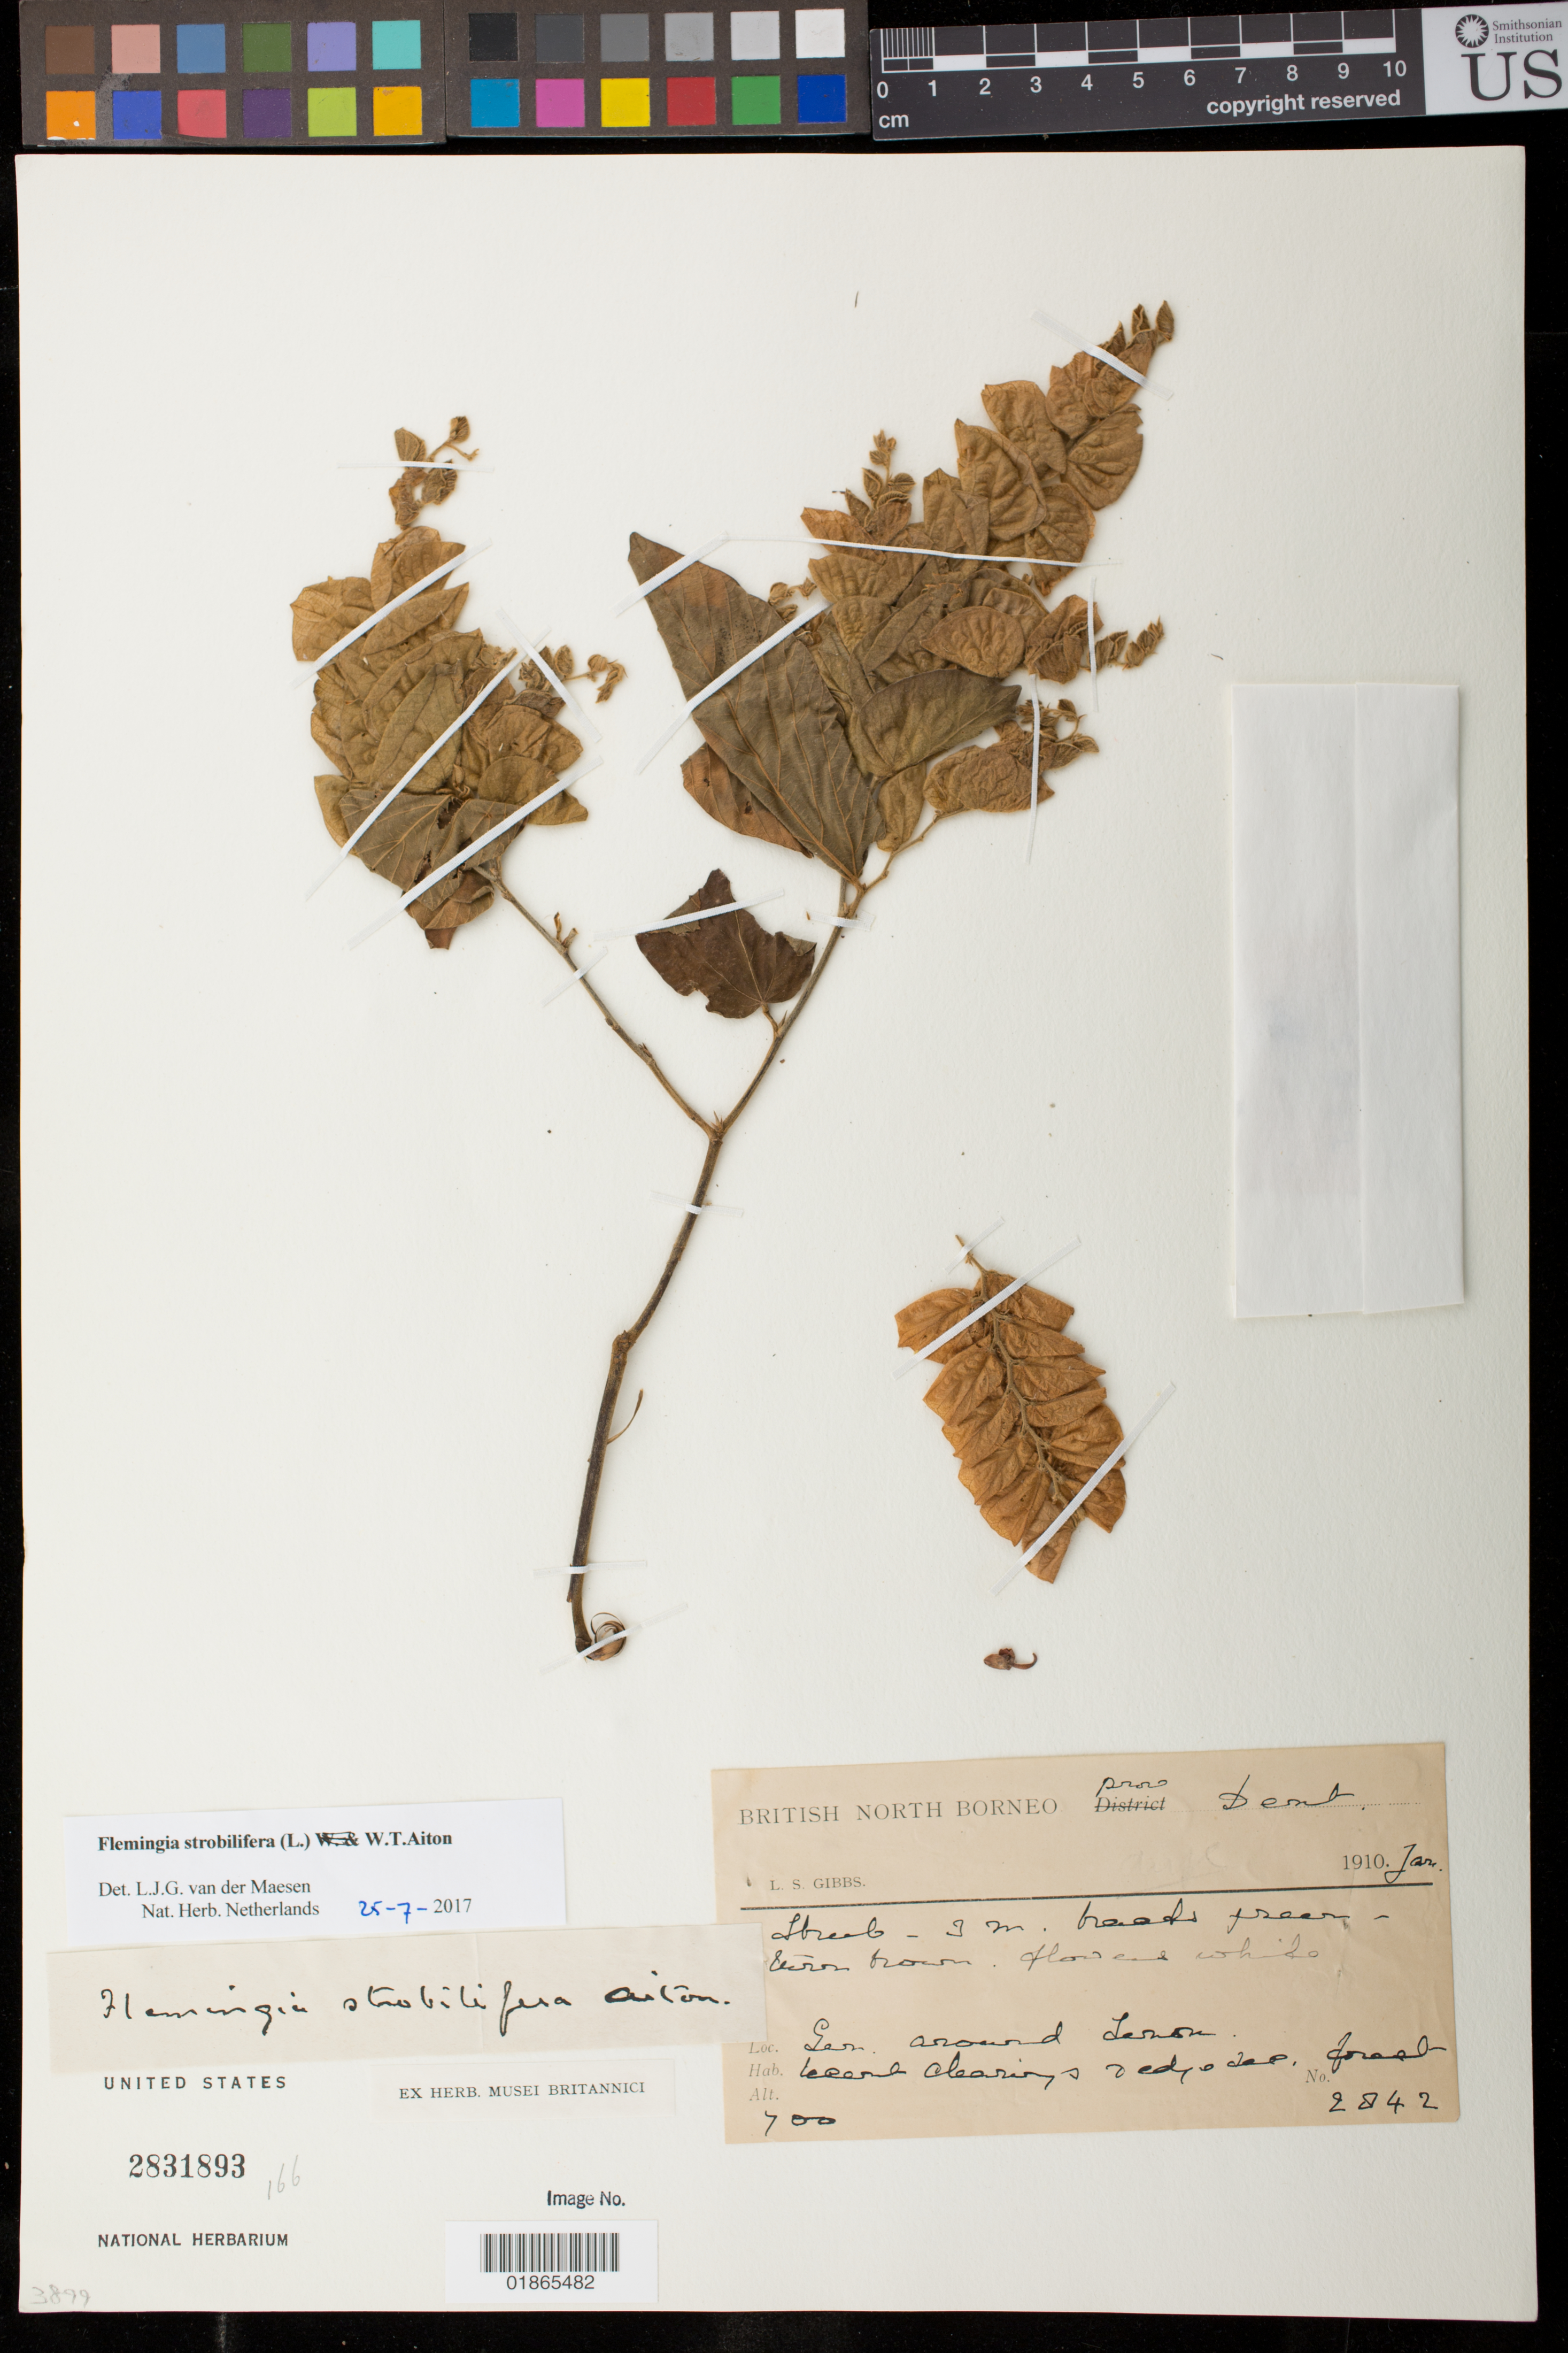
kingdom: Plantae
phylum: Tracheophyta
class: Magnoliopsida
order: Fabales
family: Fabaceae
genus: Flemingia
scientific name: Flemingia strobilifera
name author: (L.) W.T. Aiton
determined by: van der Maesen, L.J.G.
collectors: L. S.Gibbs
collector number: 2542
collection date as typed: Jan 1910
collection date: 1910-01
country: Malaysia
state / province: Sabah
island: Borneo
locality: Tenom, Prov. Dent.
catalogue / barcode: US 2831893